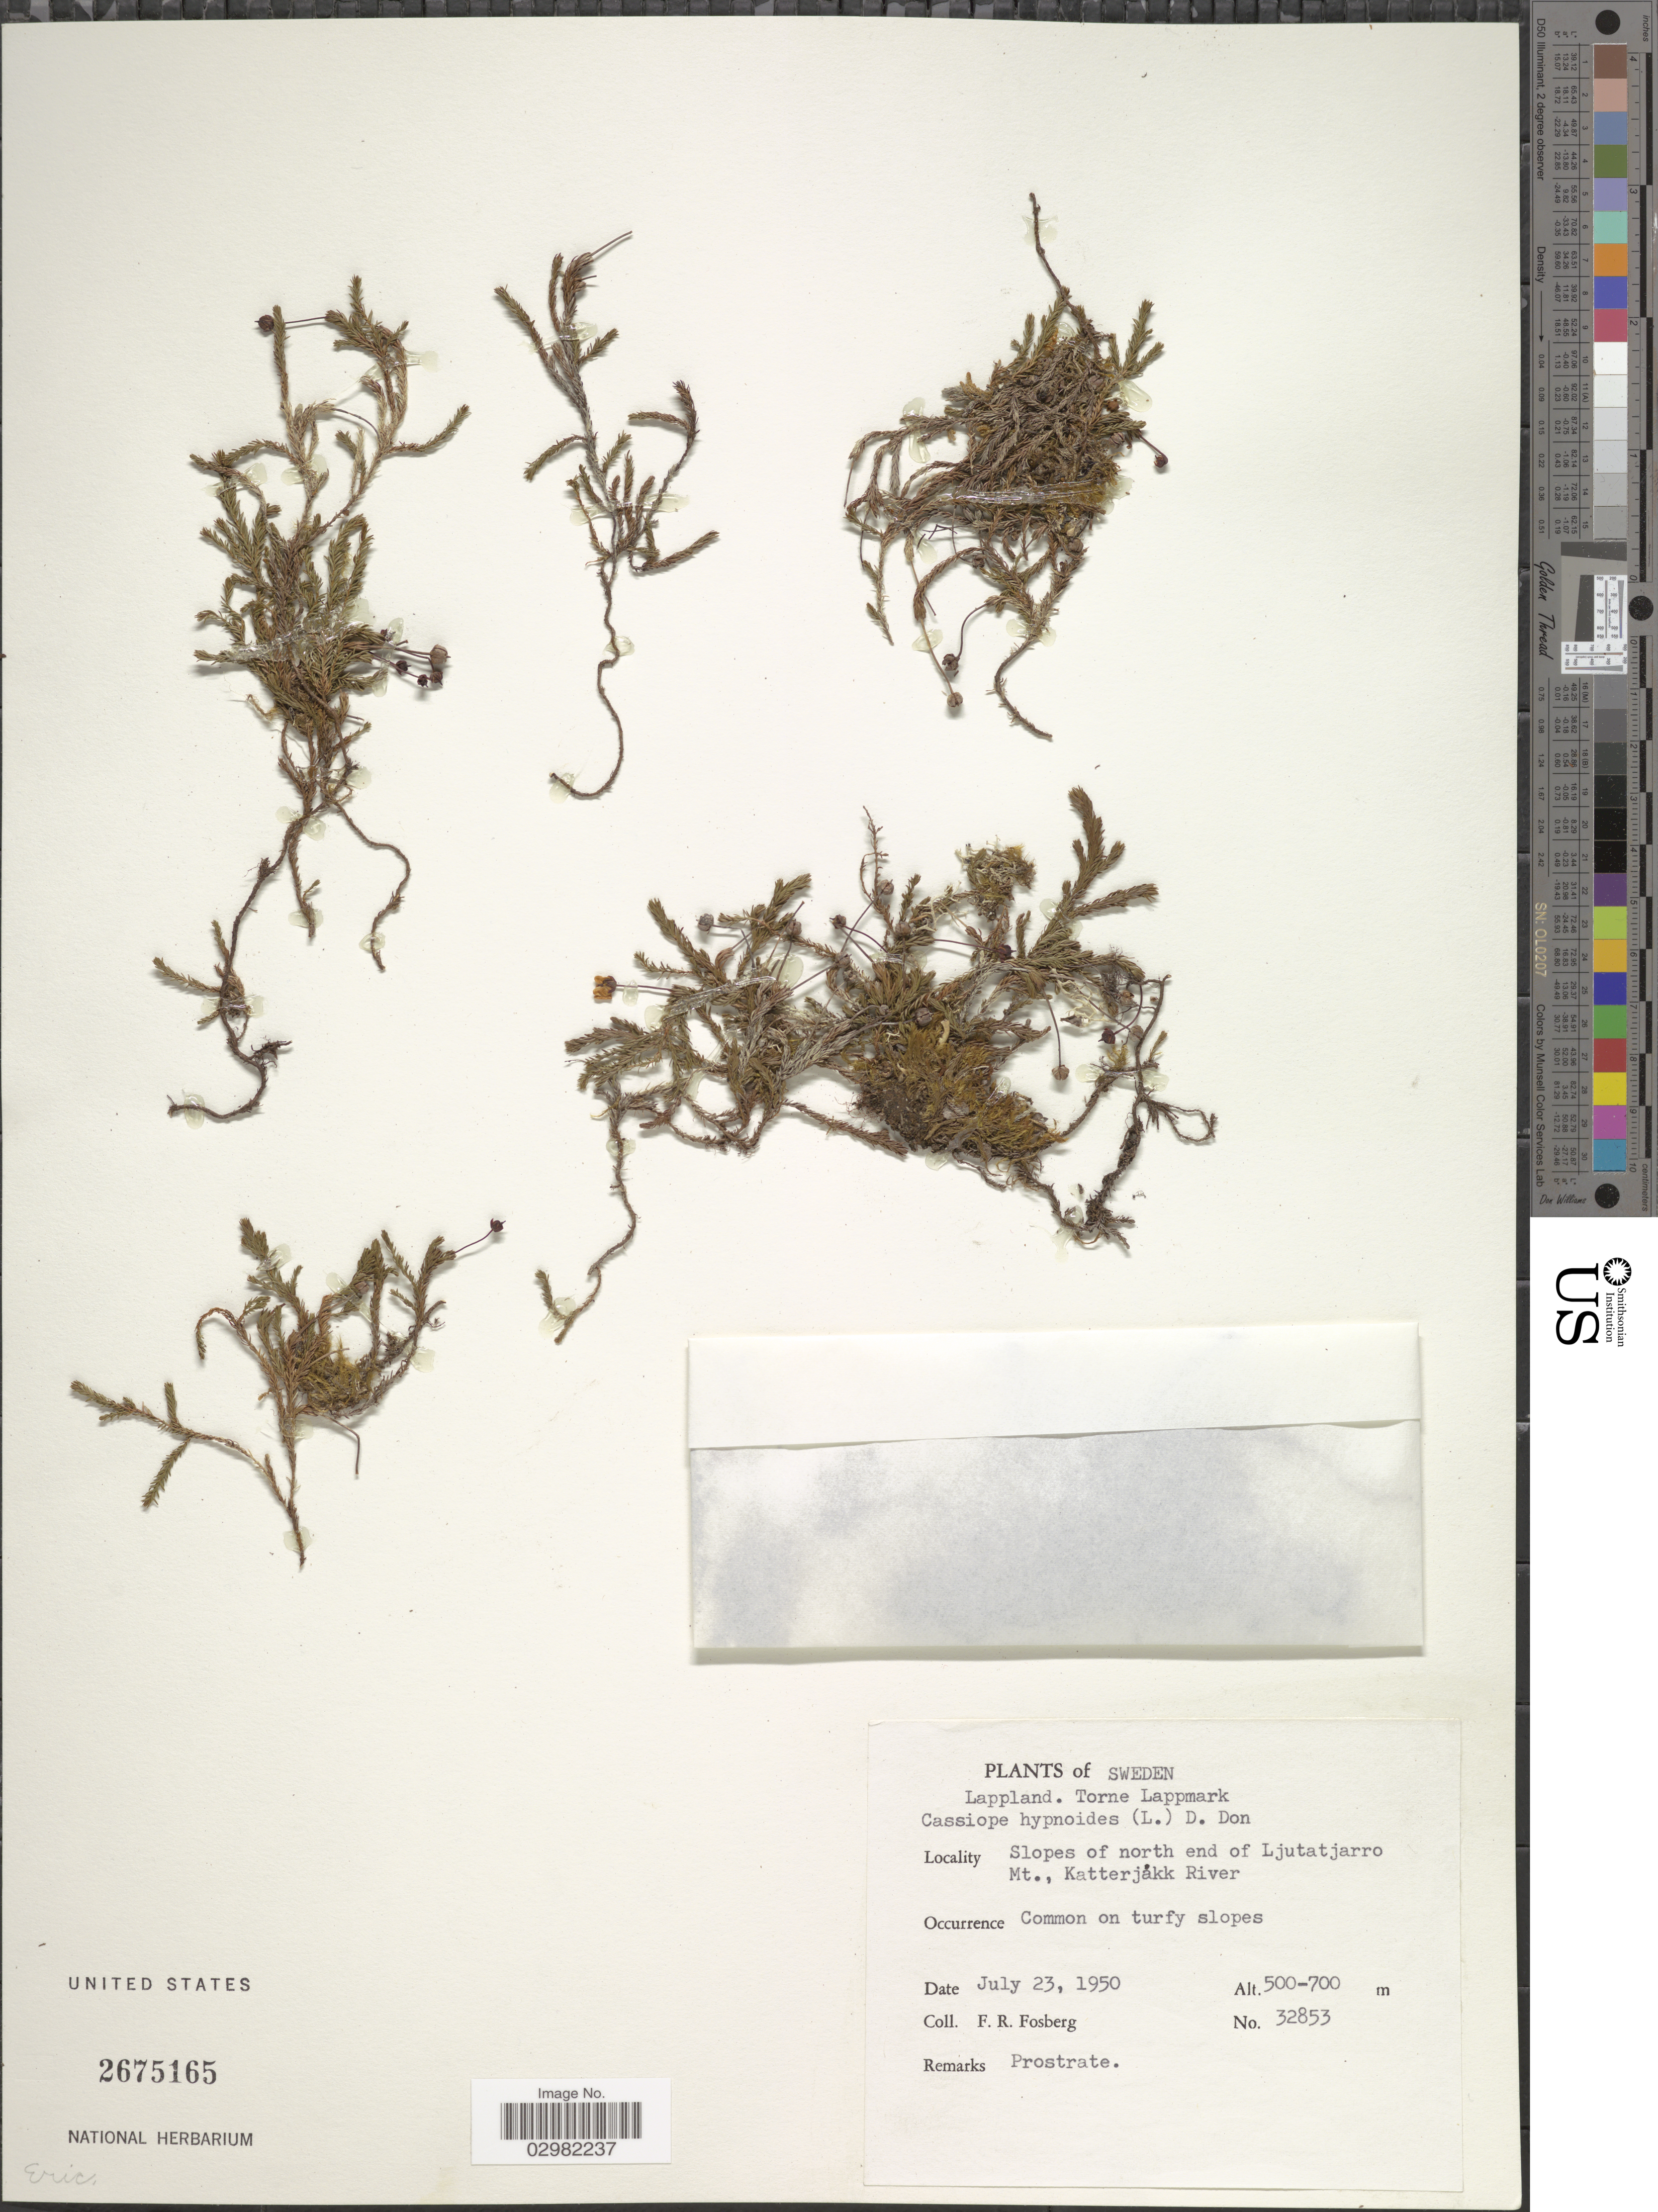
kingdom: Plantae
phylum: Tracheophyta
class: Magnoliopsida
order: Ericales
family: Ericaceae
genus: Cassiope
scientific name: Cassiope hypnoides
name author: (L.) D. Don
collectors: F. R. Fosberg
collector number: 32853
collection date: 1950-07-23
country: Sweden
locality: Lappland, Torne Lappmark, Slopes of north end of Ljutatjarro, Mt., Katterjåkk River.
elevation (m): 500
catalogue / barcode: US 2675165